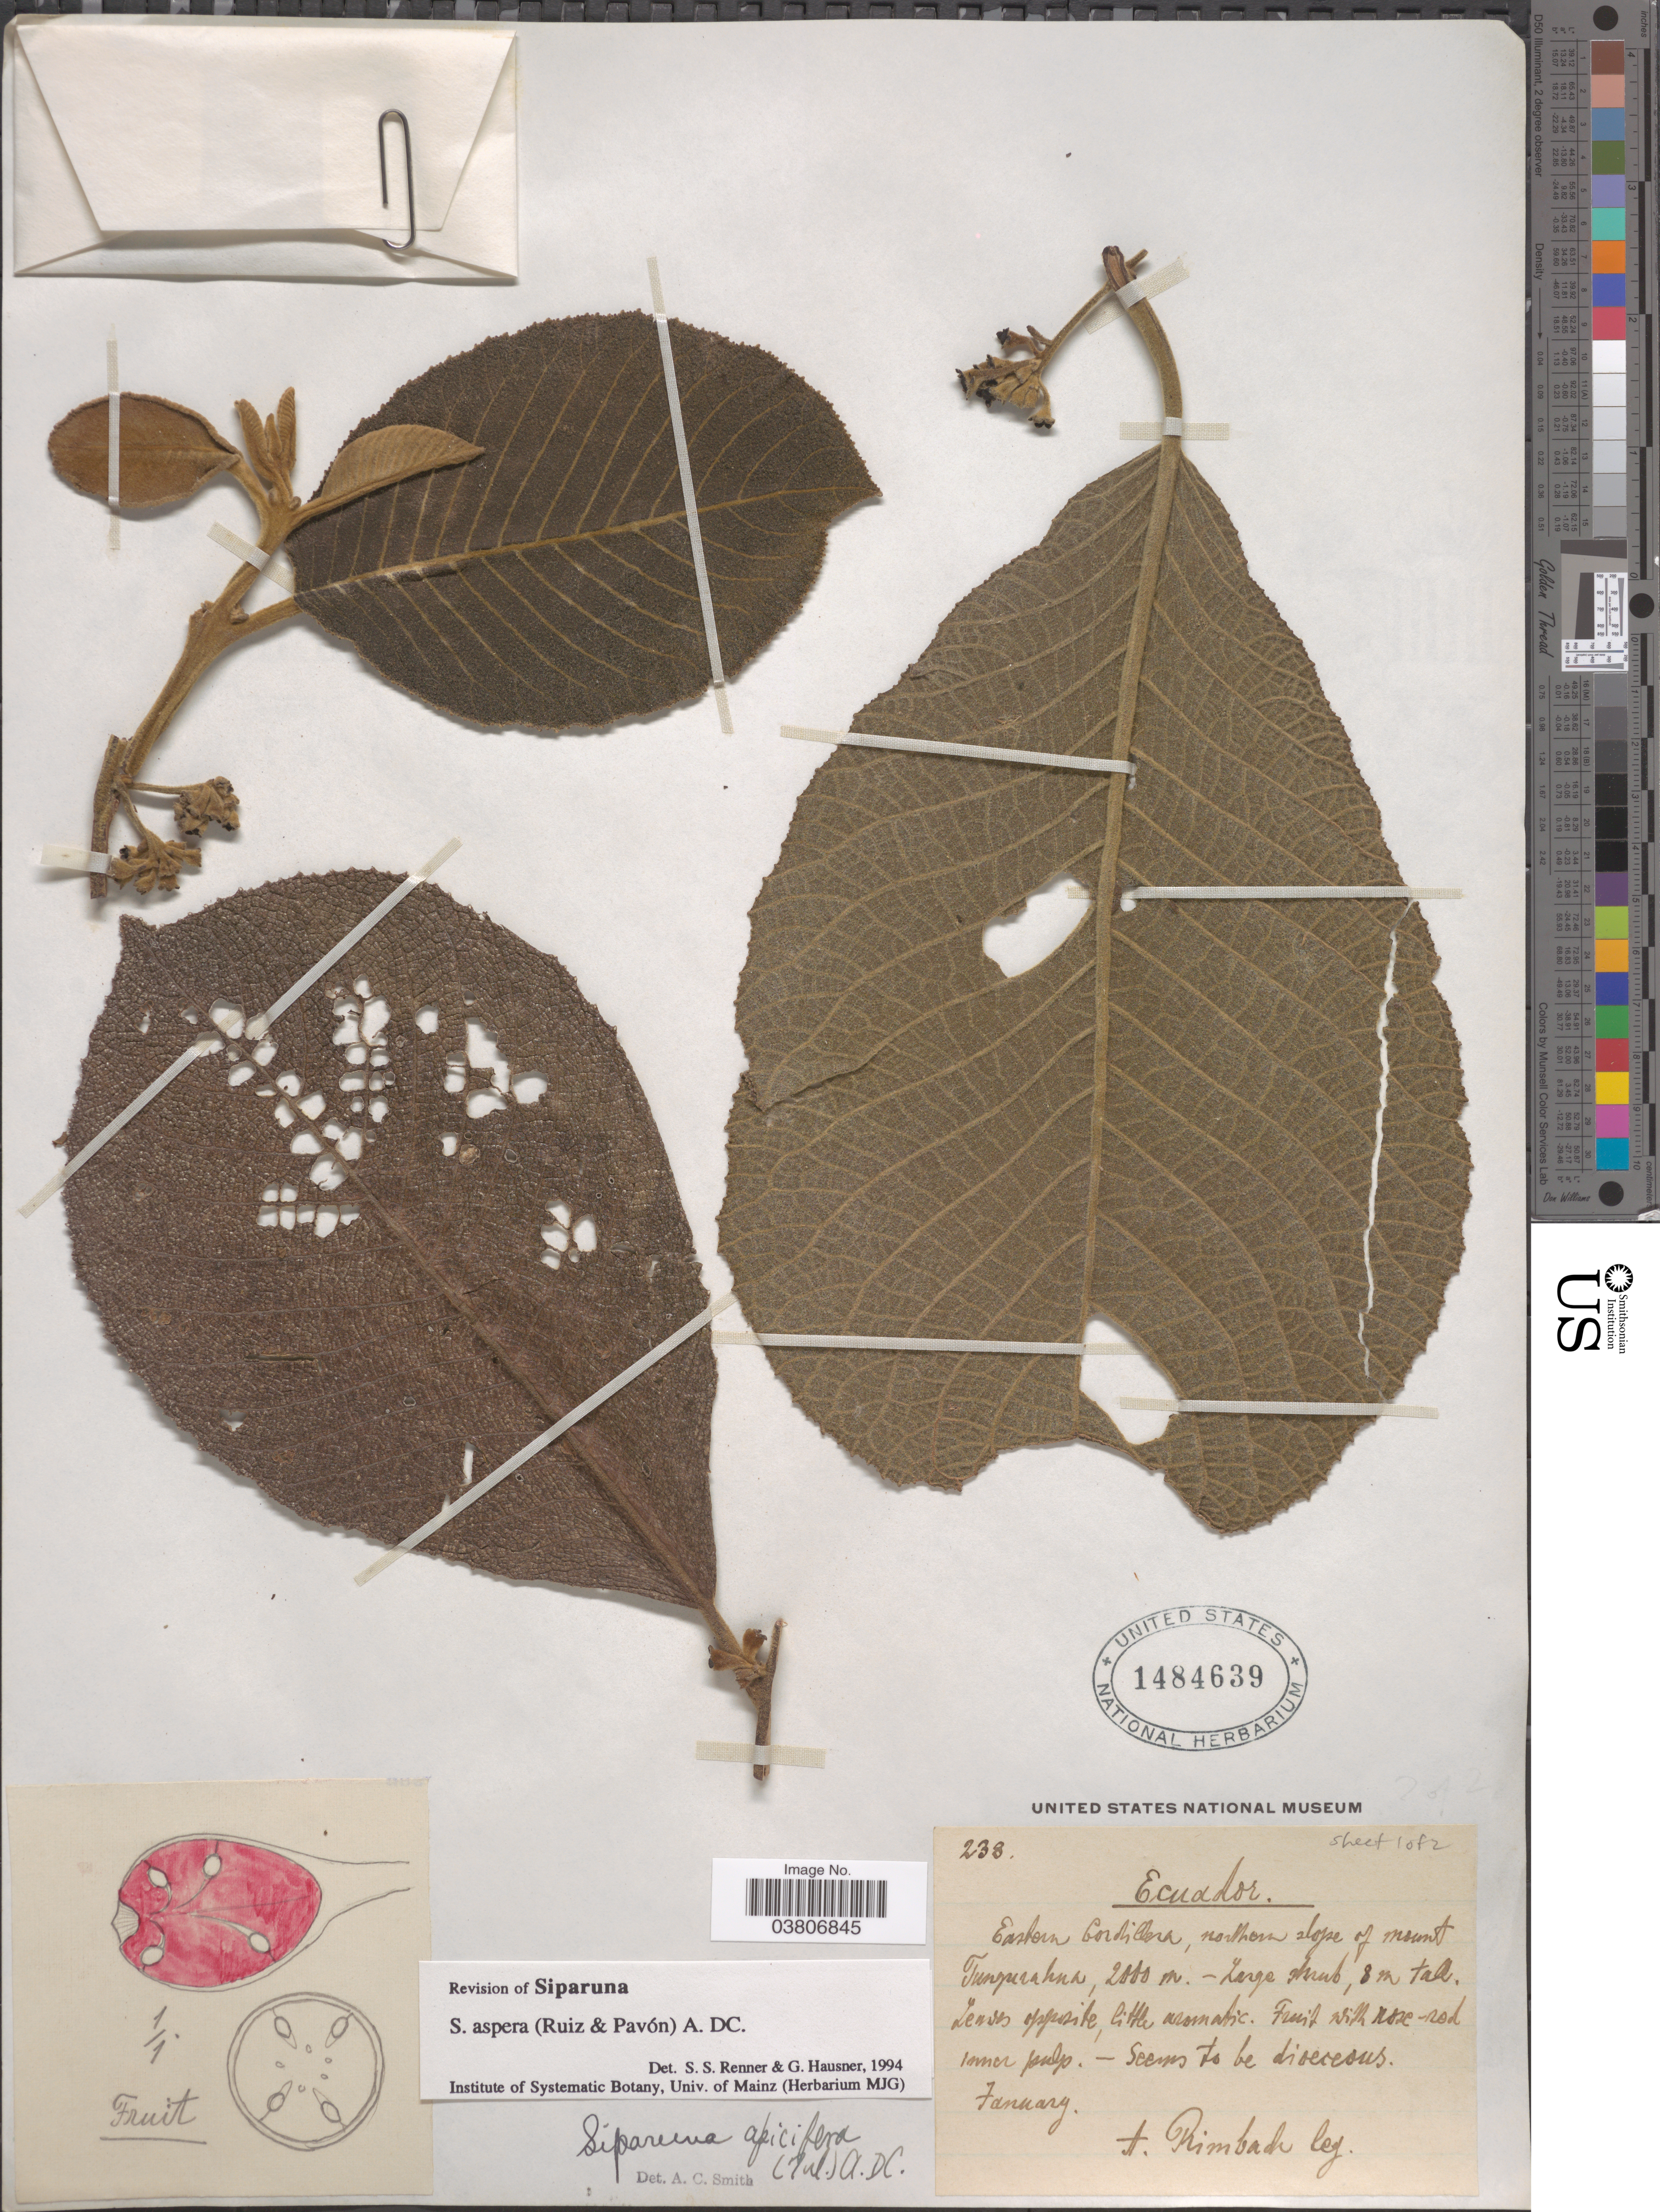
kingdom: Plantae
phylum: Tracheophyta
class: Magnoliopsida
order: Laurales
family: Siparunaceae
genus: Siparuna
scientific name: Siparuna aspera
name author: (Ruiz & Pav.) A. DC.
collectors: A. Rimbach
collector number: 238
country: Ecuador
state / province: Tungurahua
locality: Eastern Cordillera, northern slope of mount Tungurahua.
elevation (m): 2000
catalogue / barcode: US 1484639